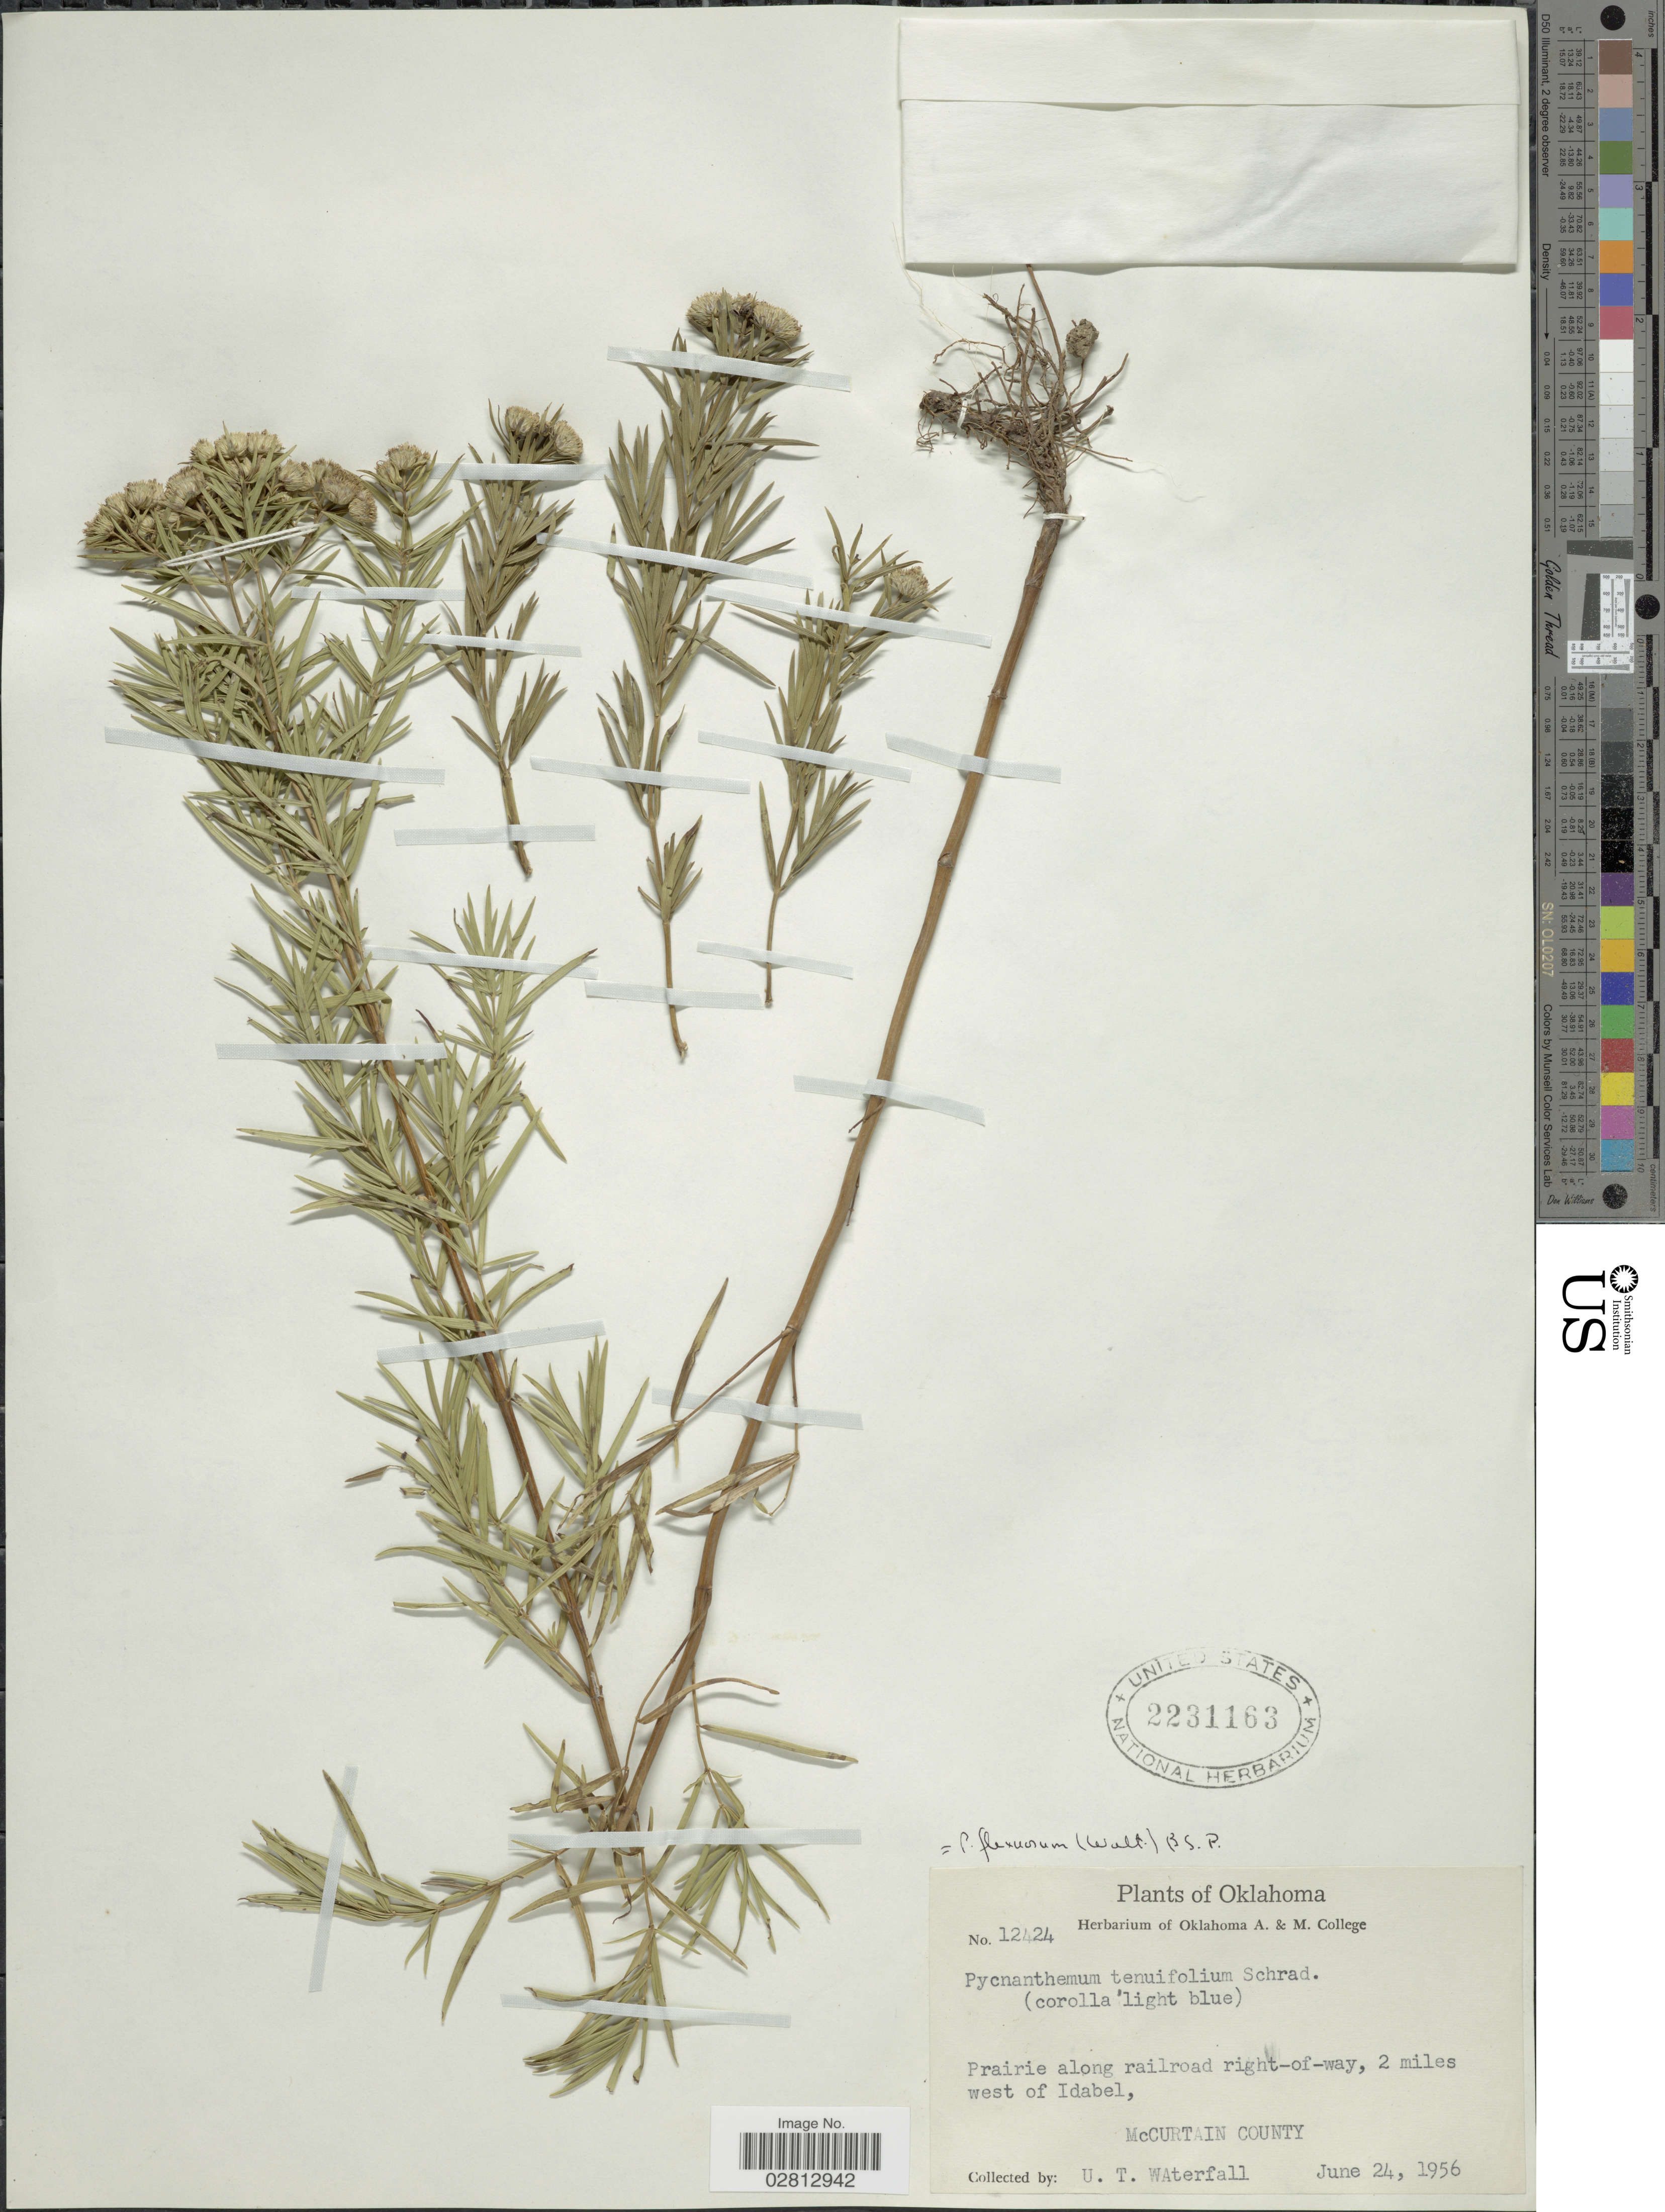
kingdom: Plantae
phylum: Tracheophyta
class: Magnoliopsida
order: Lamiales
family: Lamiaceae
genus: Pycnanthemum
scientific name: Pycnanthemum tenuifolium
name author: Schrad.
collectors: U. T. Waterfall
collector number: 12424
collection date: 1956-06-24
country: United States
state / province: Oklahoma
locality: Prairie along railroad right-of-way, 2 miles west of Idabel, McCurtain County.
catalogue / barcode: US 2231163